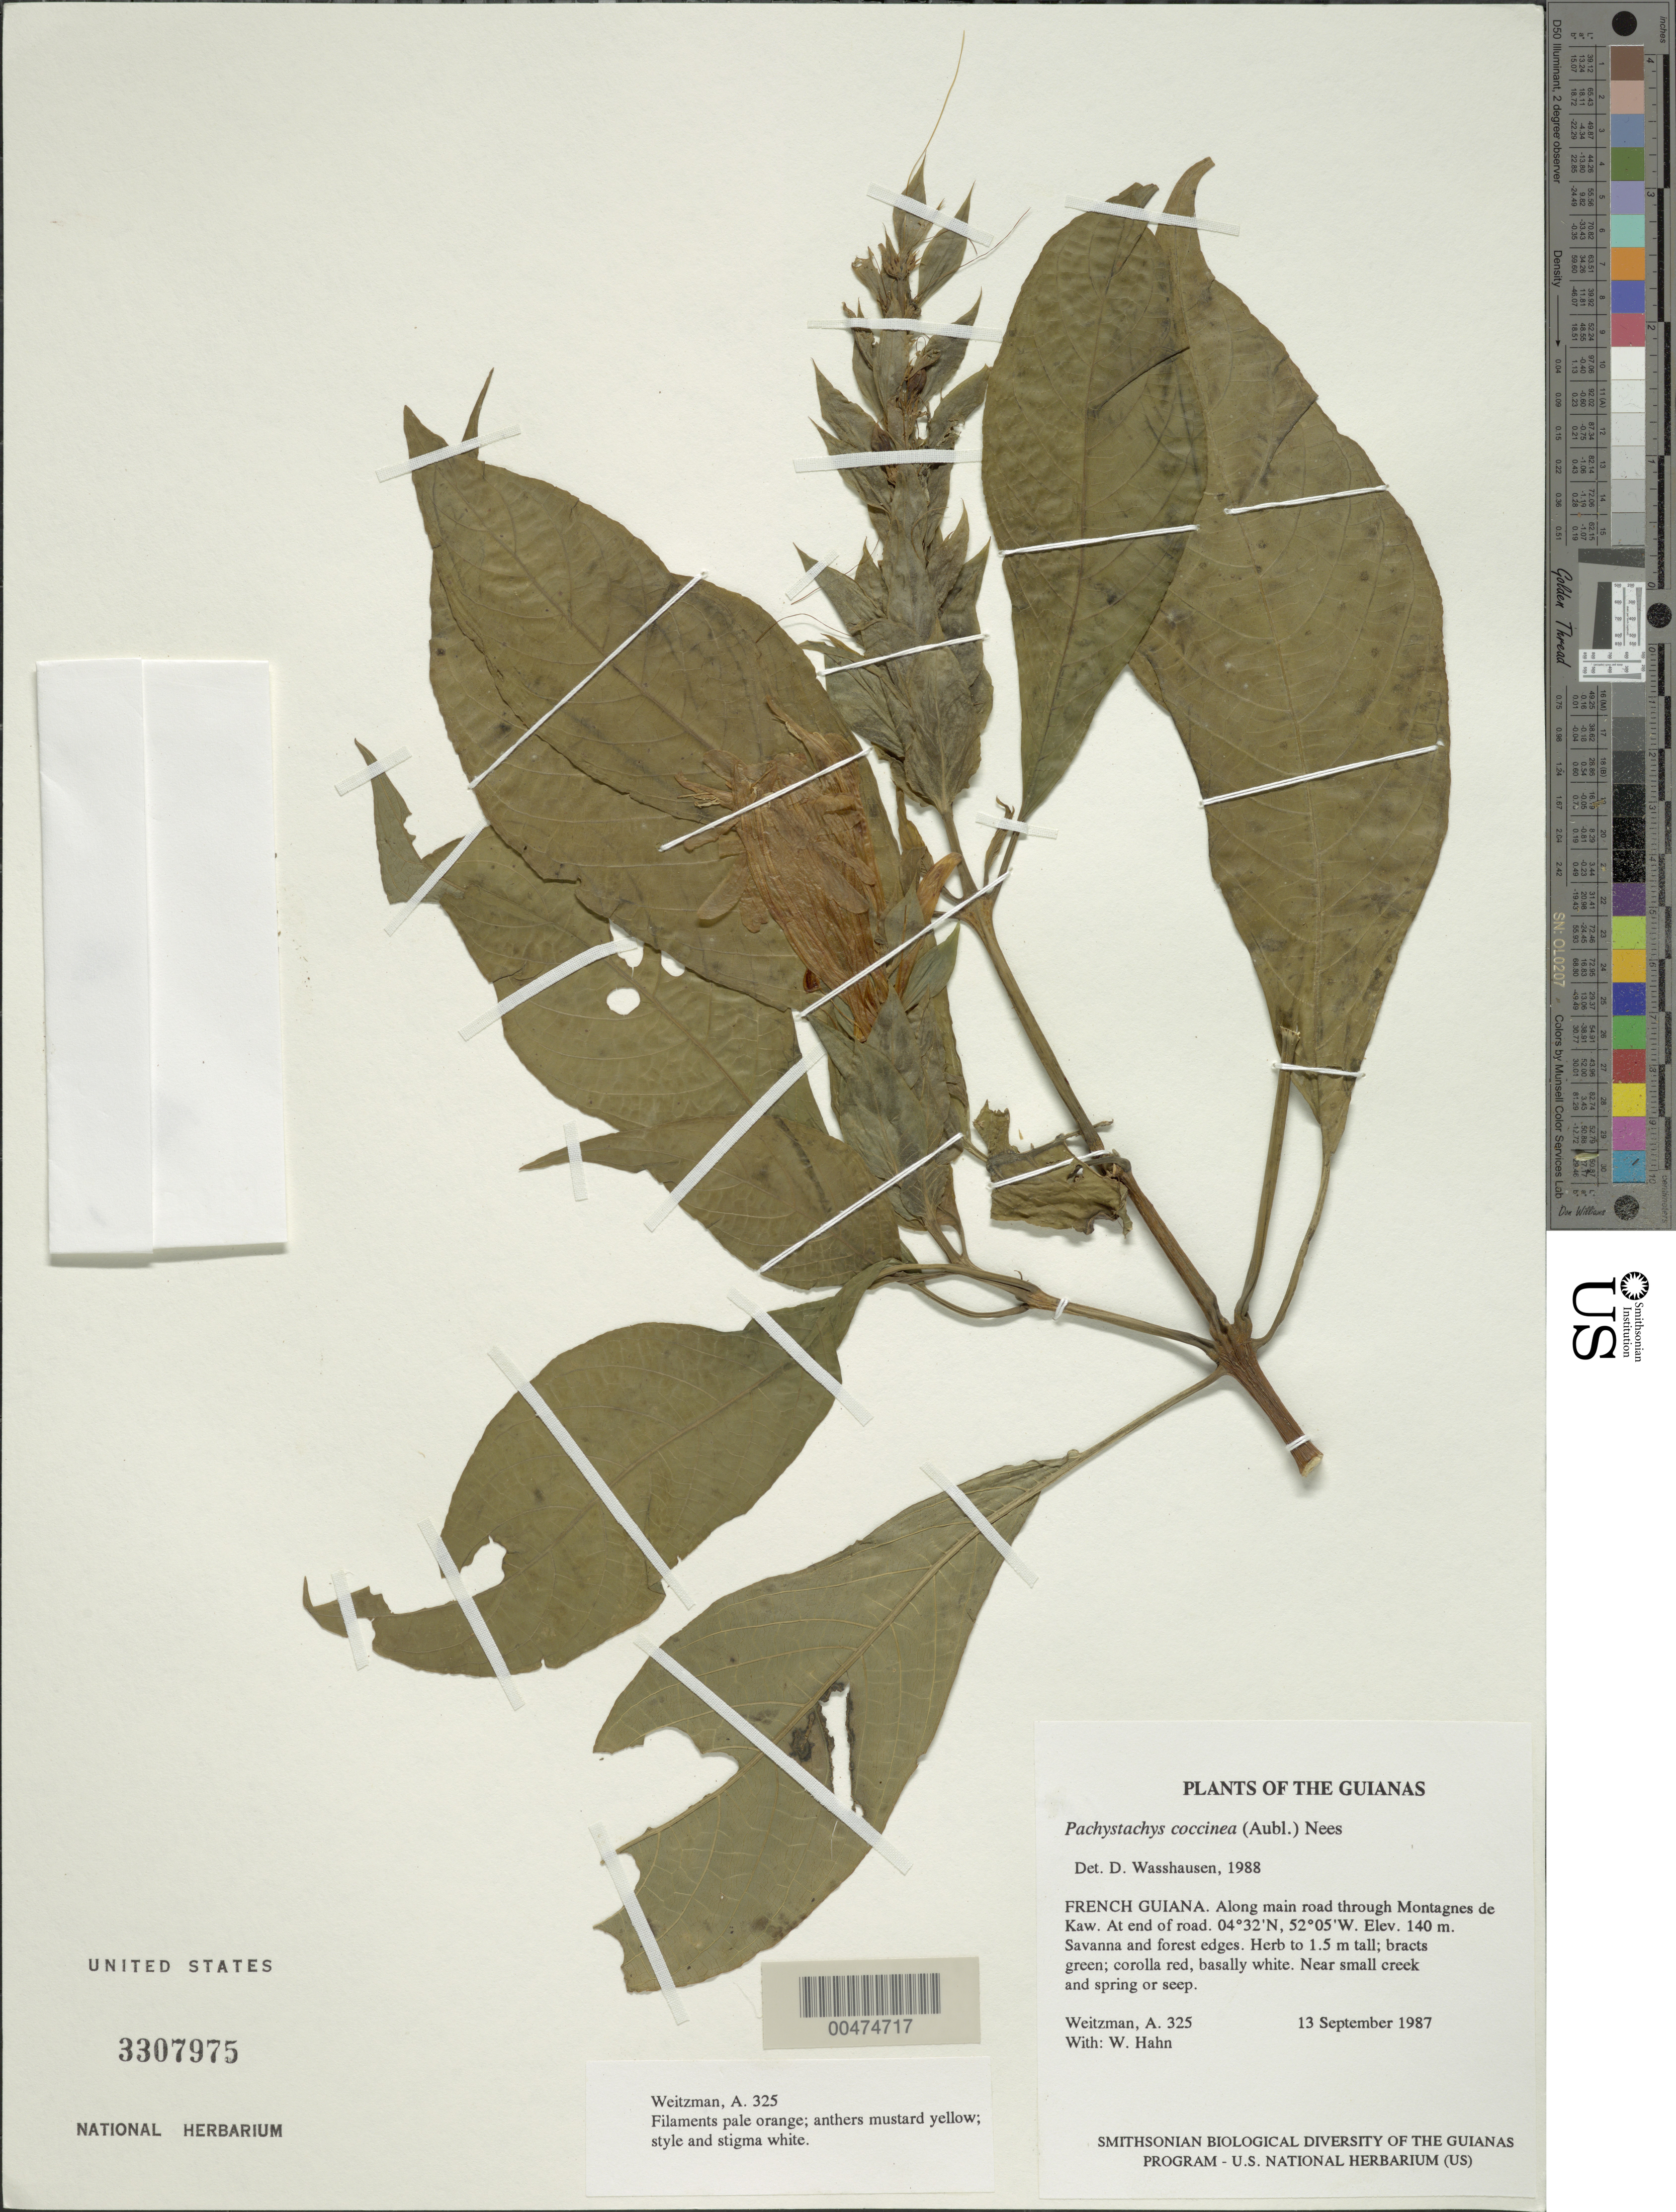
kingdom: Plantae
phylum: Tracheophyta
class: Magnoliopsida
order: Lamiales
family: Acanthaceae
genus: Pachystachys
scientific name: Pachystachys coccinea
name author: (Aubl.) Nees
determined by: Wasshausen, Dieter C., (BOT), Smithsonian Institution - National Museum of Natural History (UNITED STATES)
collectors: A. L. Weitzman & W. Hahn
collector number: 325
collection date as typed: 13 September 1987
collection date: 1987-09-13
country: French Guiana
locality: Along main road through Montagnes de Kaw. At end of road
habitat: Savanna and forest edges. Near small creek and spring or seep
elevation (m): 140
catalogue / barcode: US 3307975